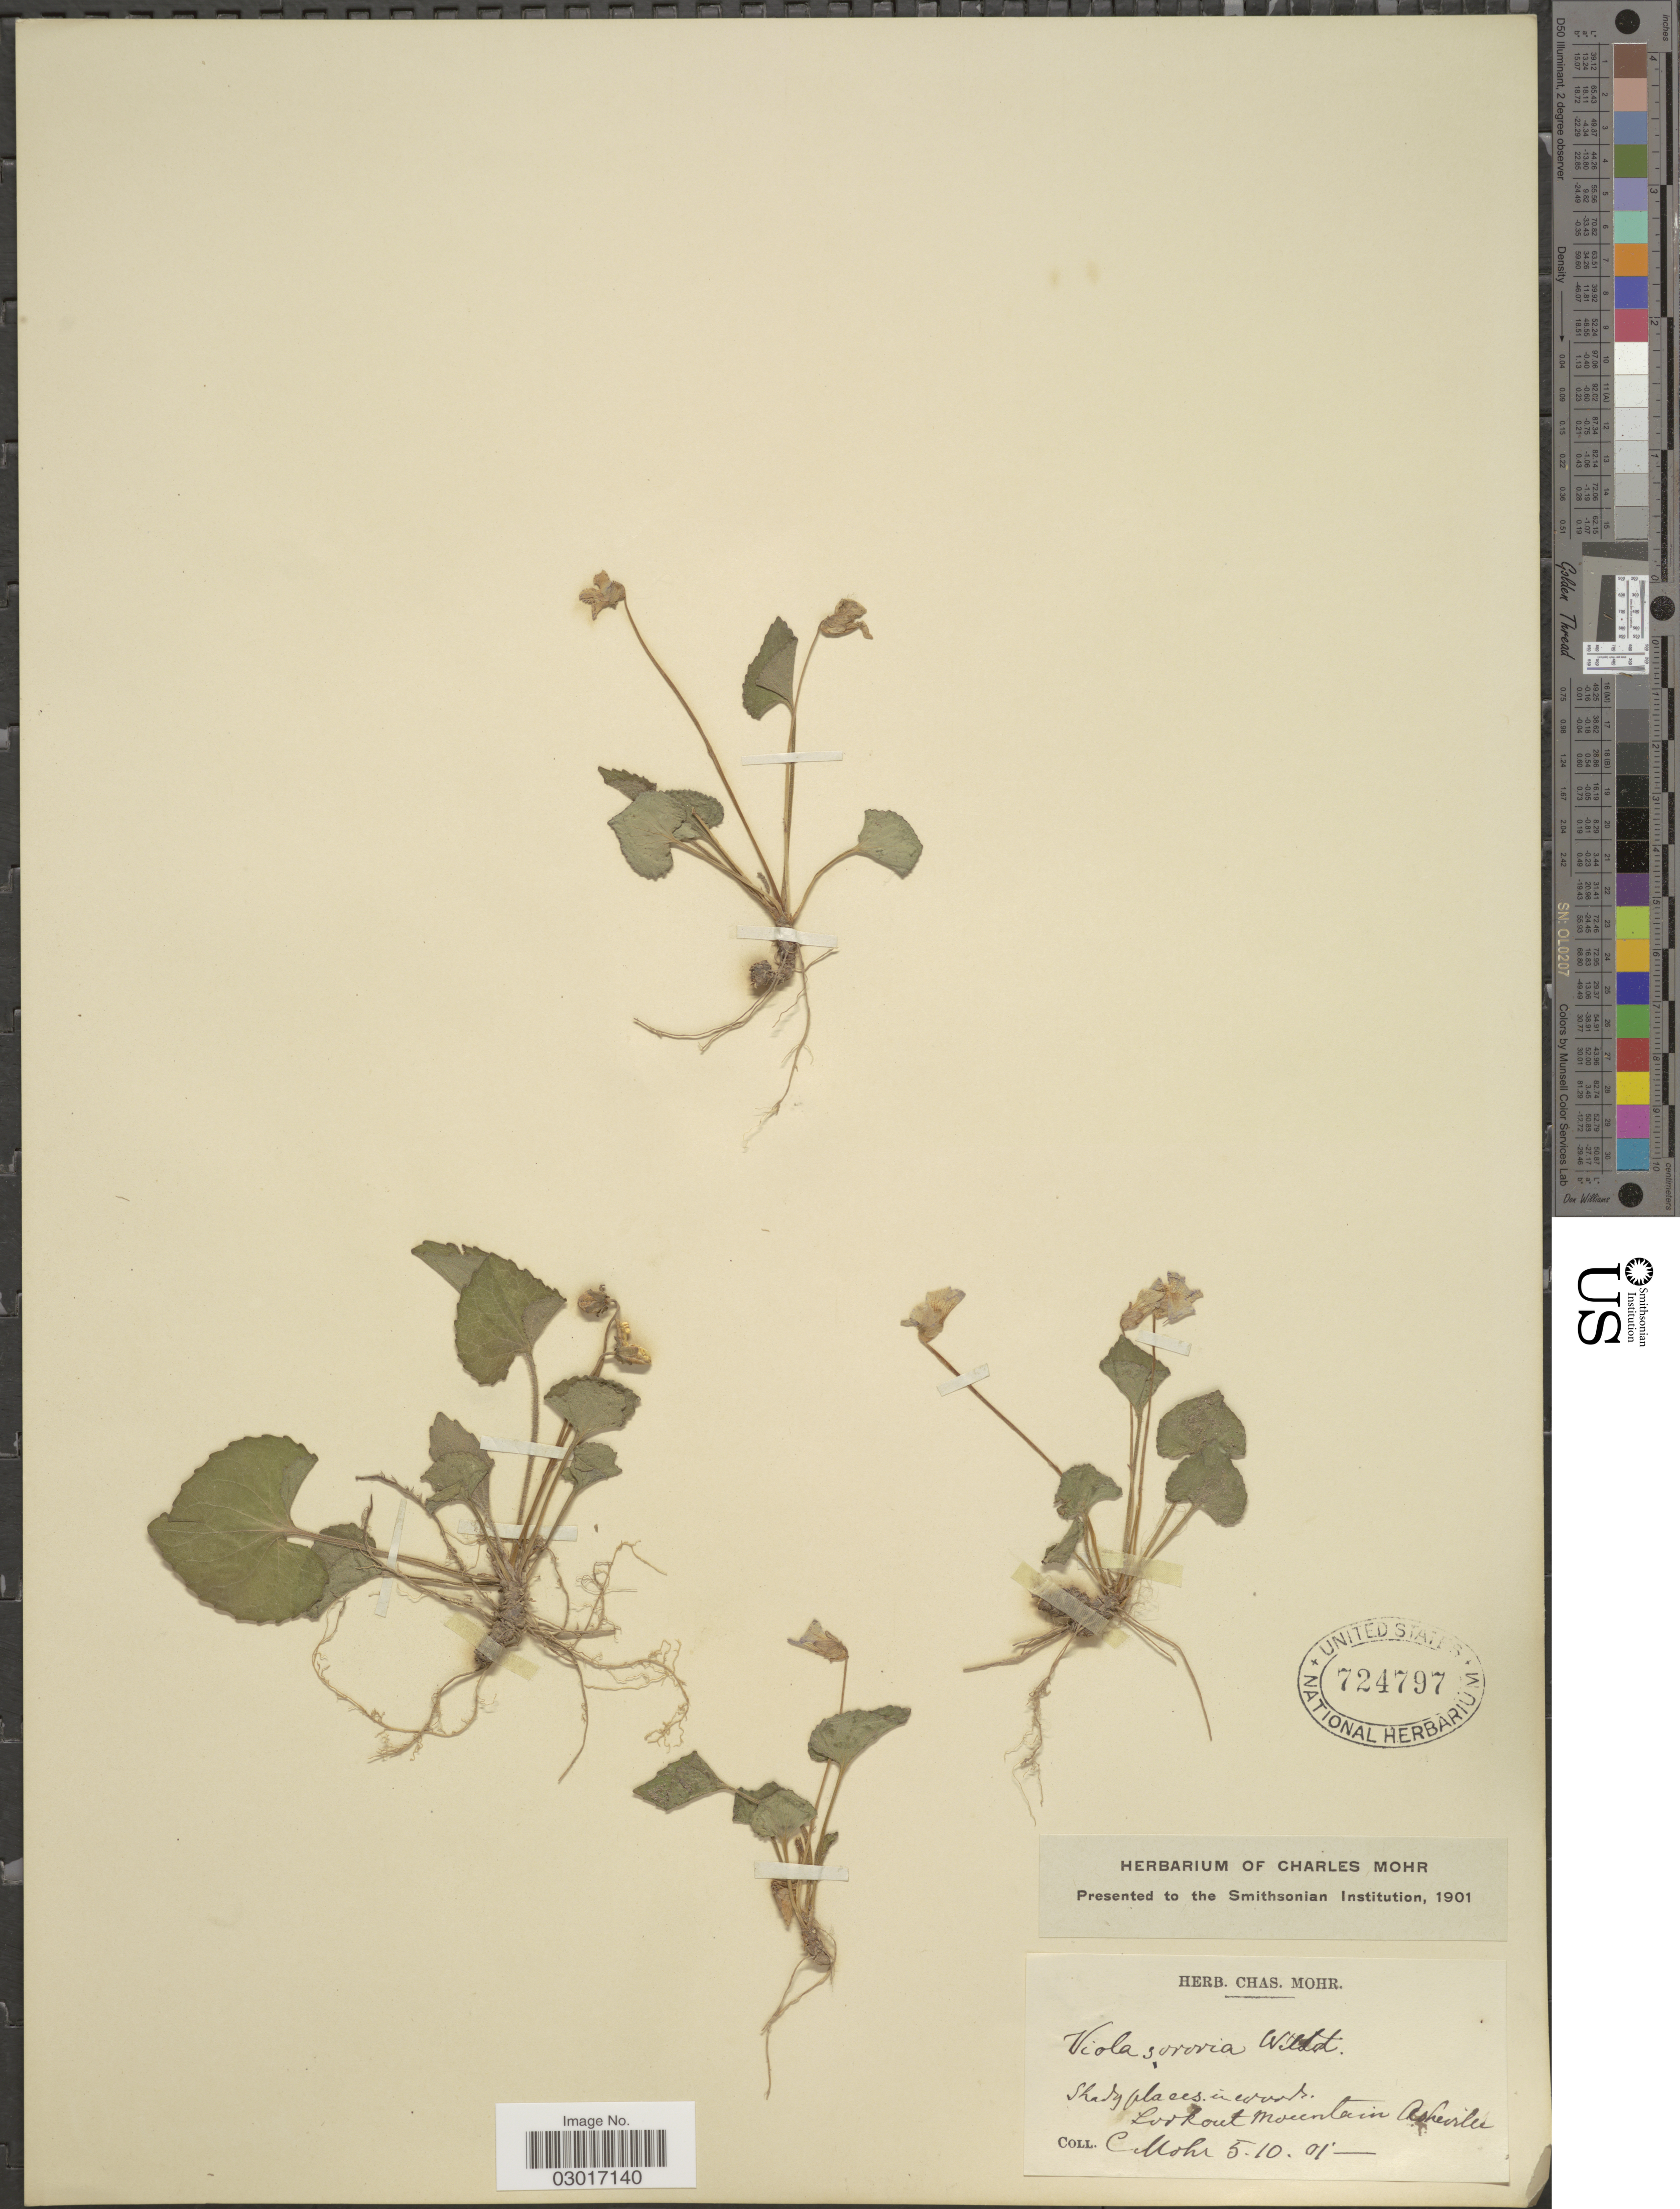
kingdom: Plantae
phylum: Tracheophyta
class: Magnoliopsida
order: Malpighiales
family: Violaceae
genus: Viola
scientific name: Viola sororia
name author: Willd.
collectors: C. T. Mohr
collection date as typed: Transcribed d/m/y: 10/5/1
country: United States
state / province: North Carolina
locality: Lookout Mountain, Asheville.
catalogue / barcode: US 724797